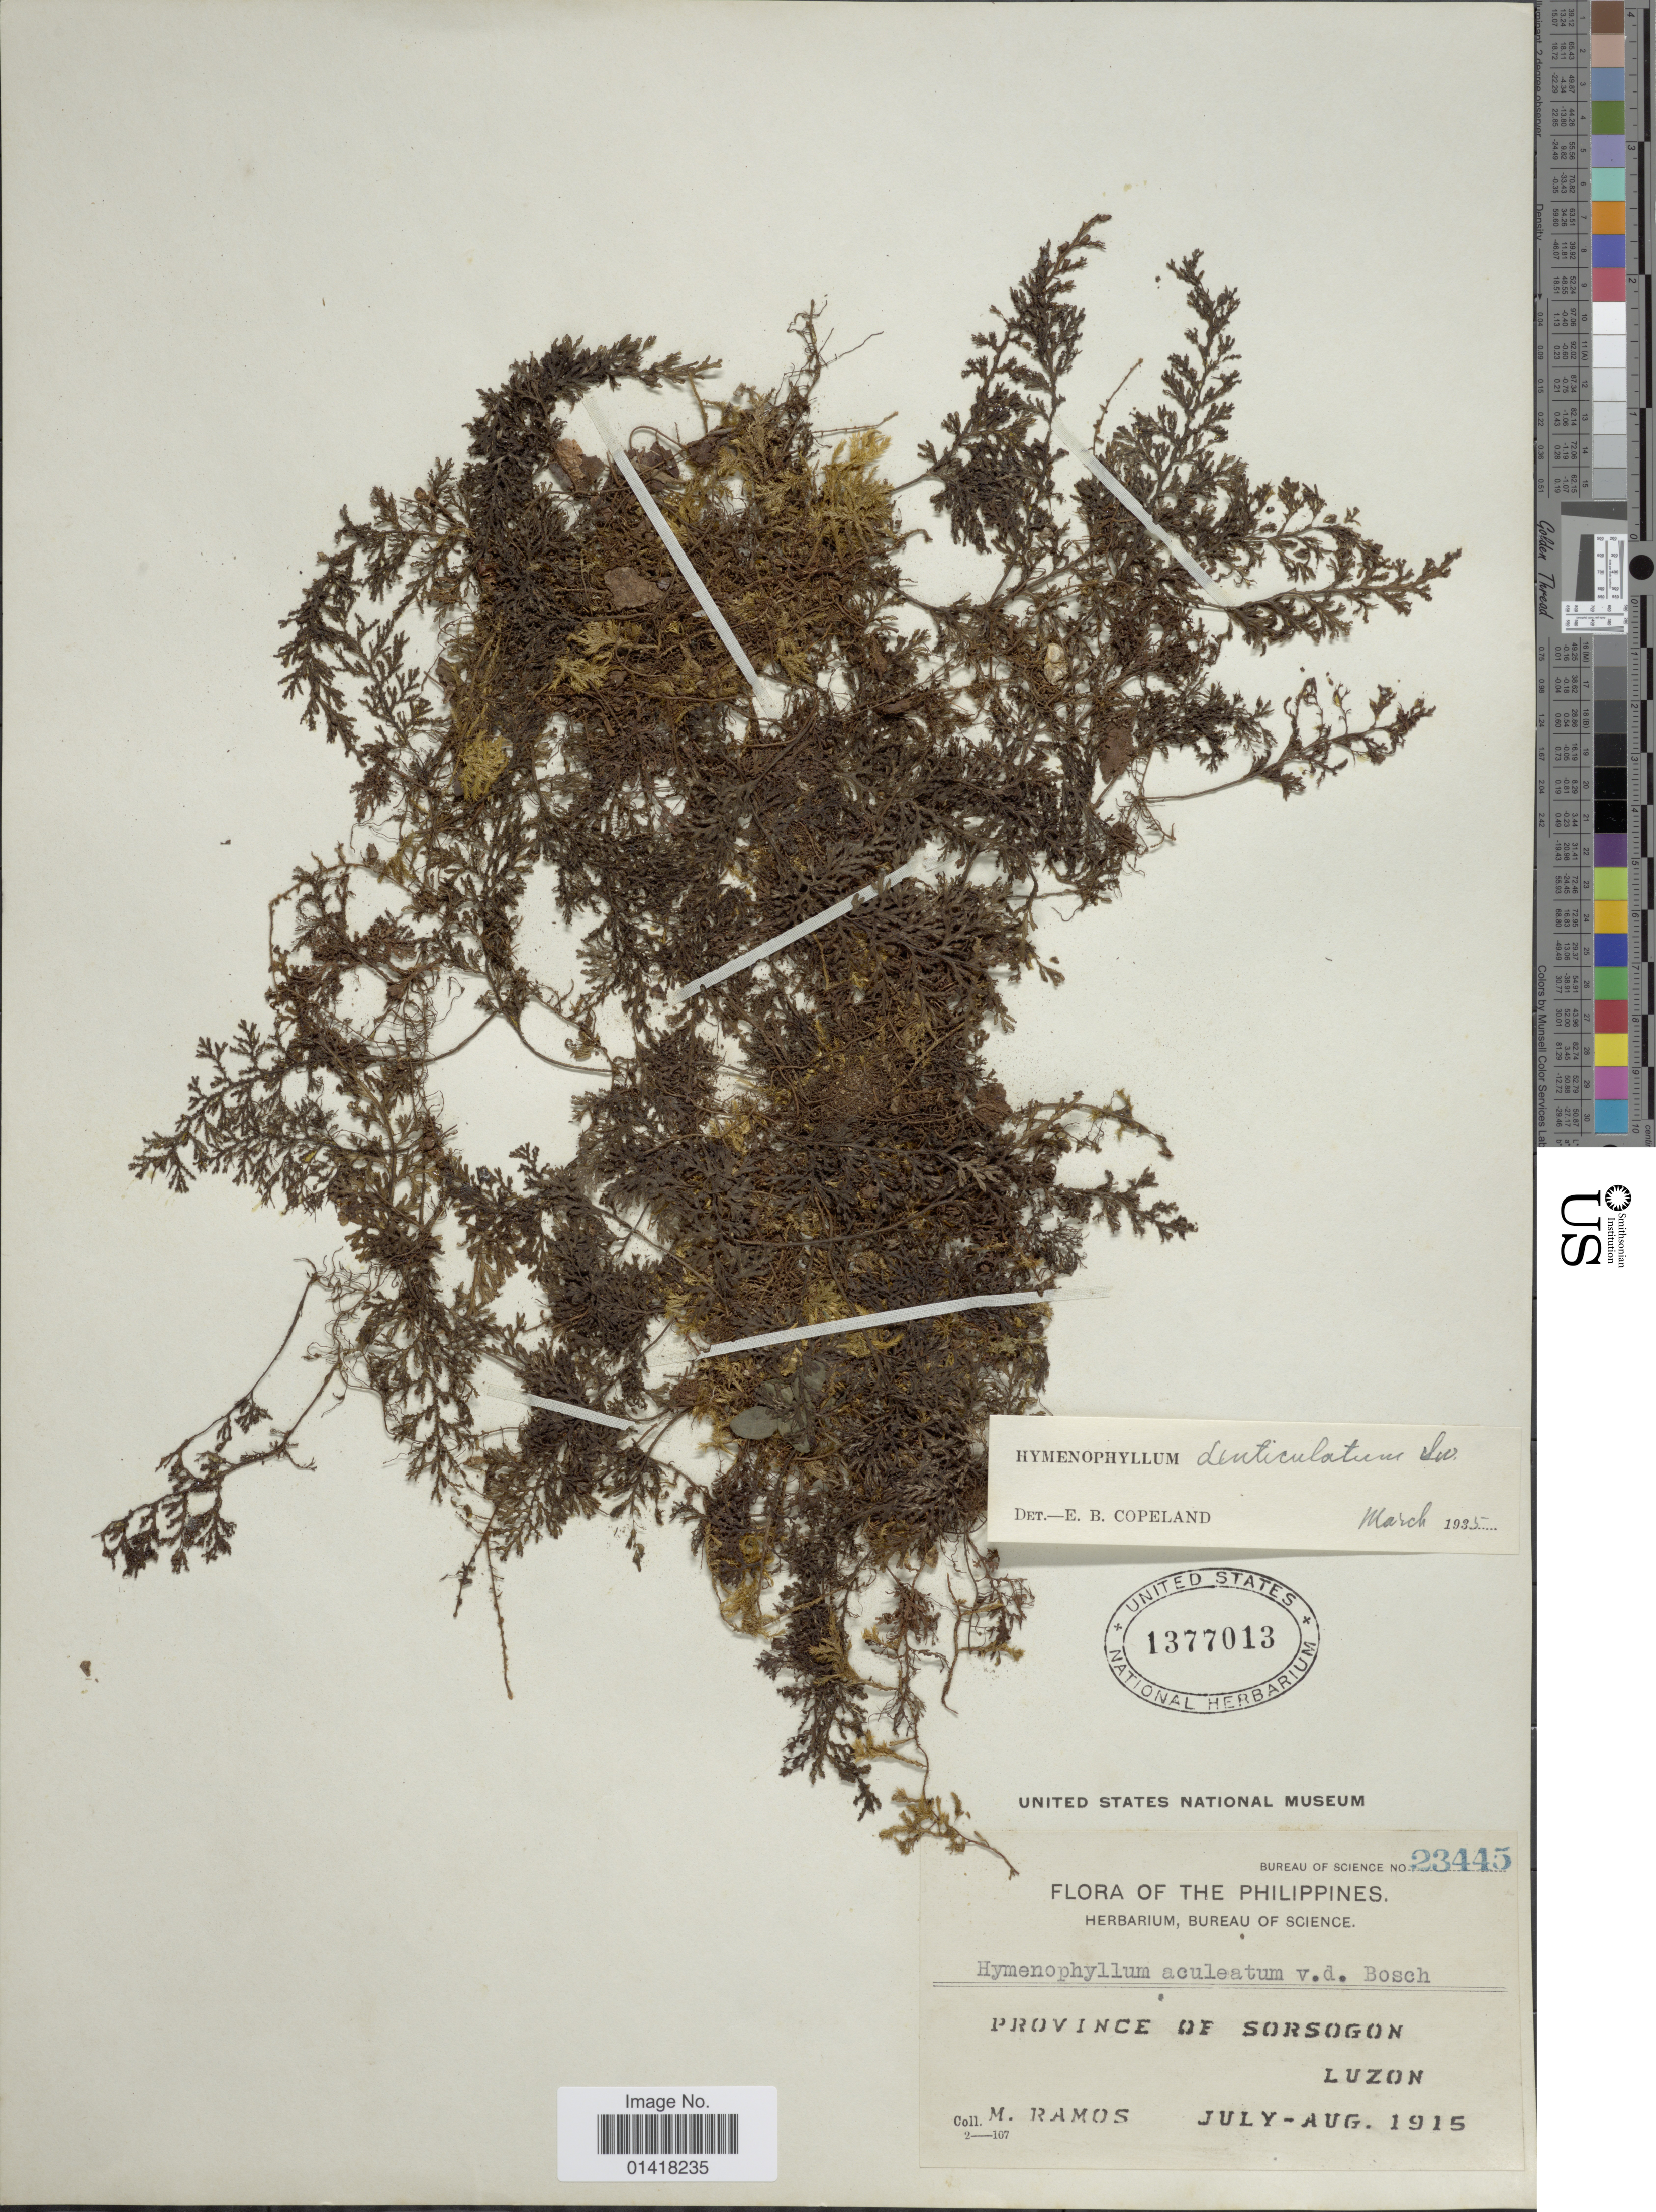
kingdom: Plantae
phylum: Tracheophyta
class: Polypodiopsida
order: Hymenophyllales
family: Hymenophyllaceae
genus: Hymenophyllum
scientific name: Hymenophyllum denticulatum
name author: Sw.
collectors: M. Ramos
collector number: Bureau of Science 23445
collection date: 1915-06/1915-08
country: Philippines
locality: Province of Sorsogon. Luzon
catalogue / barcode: US 1377013